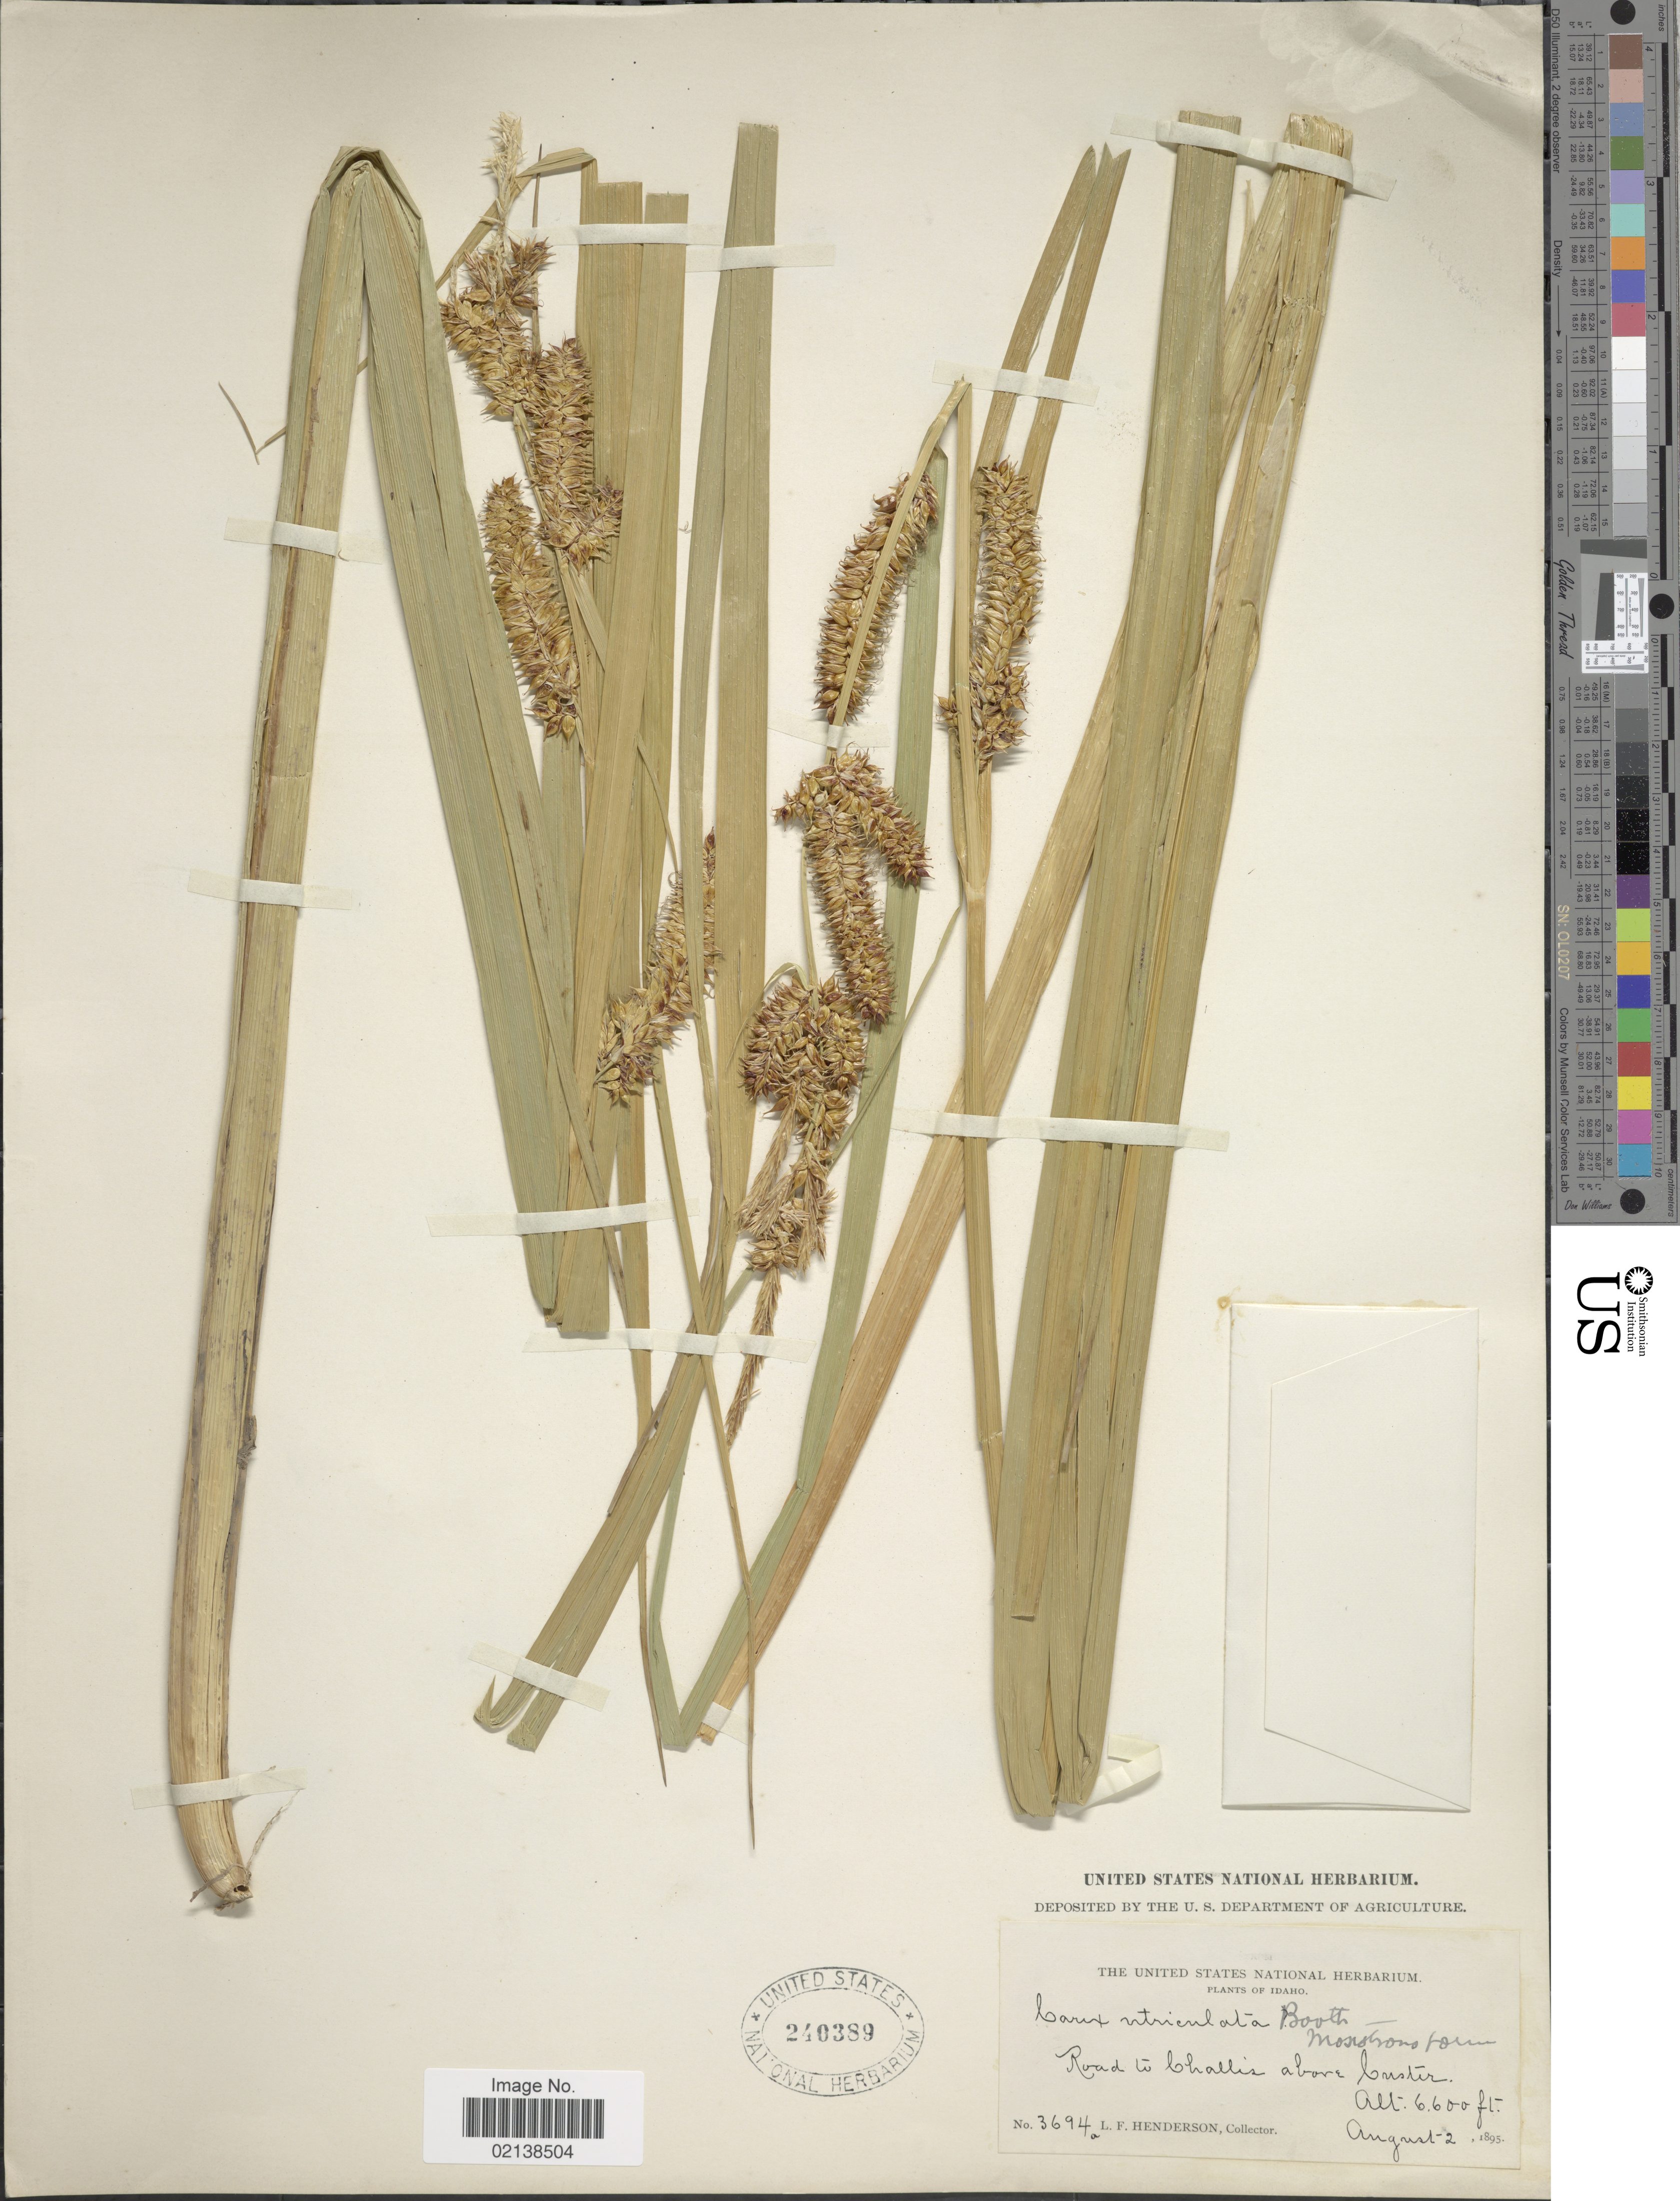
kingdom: Plantae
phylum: Tracheophyta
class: Liliopsida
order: Poales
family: Cyperaceae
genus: Carex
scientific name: Carex utriculata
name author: Boott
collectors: L. Henderson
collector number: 3694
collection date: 1895-08-02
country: United States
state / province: Idaho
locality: Road to Challis above Custer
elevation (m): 2012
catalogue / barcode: US 240389